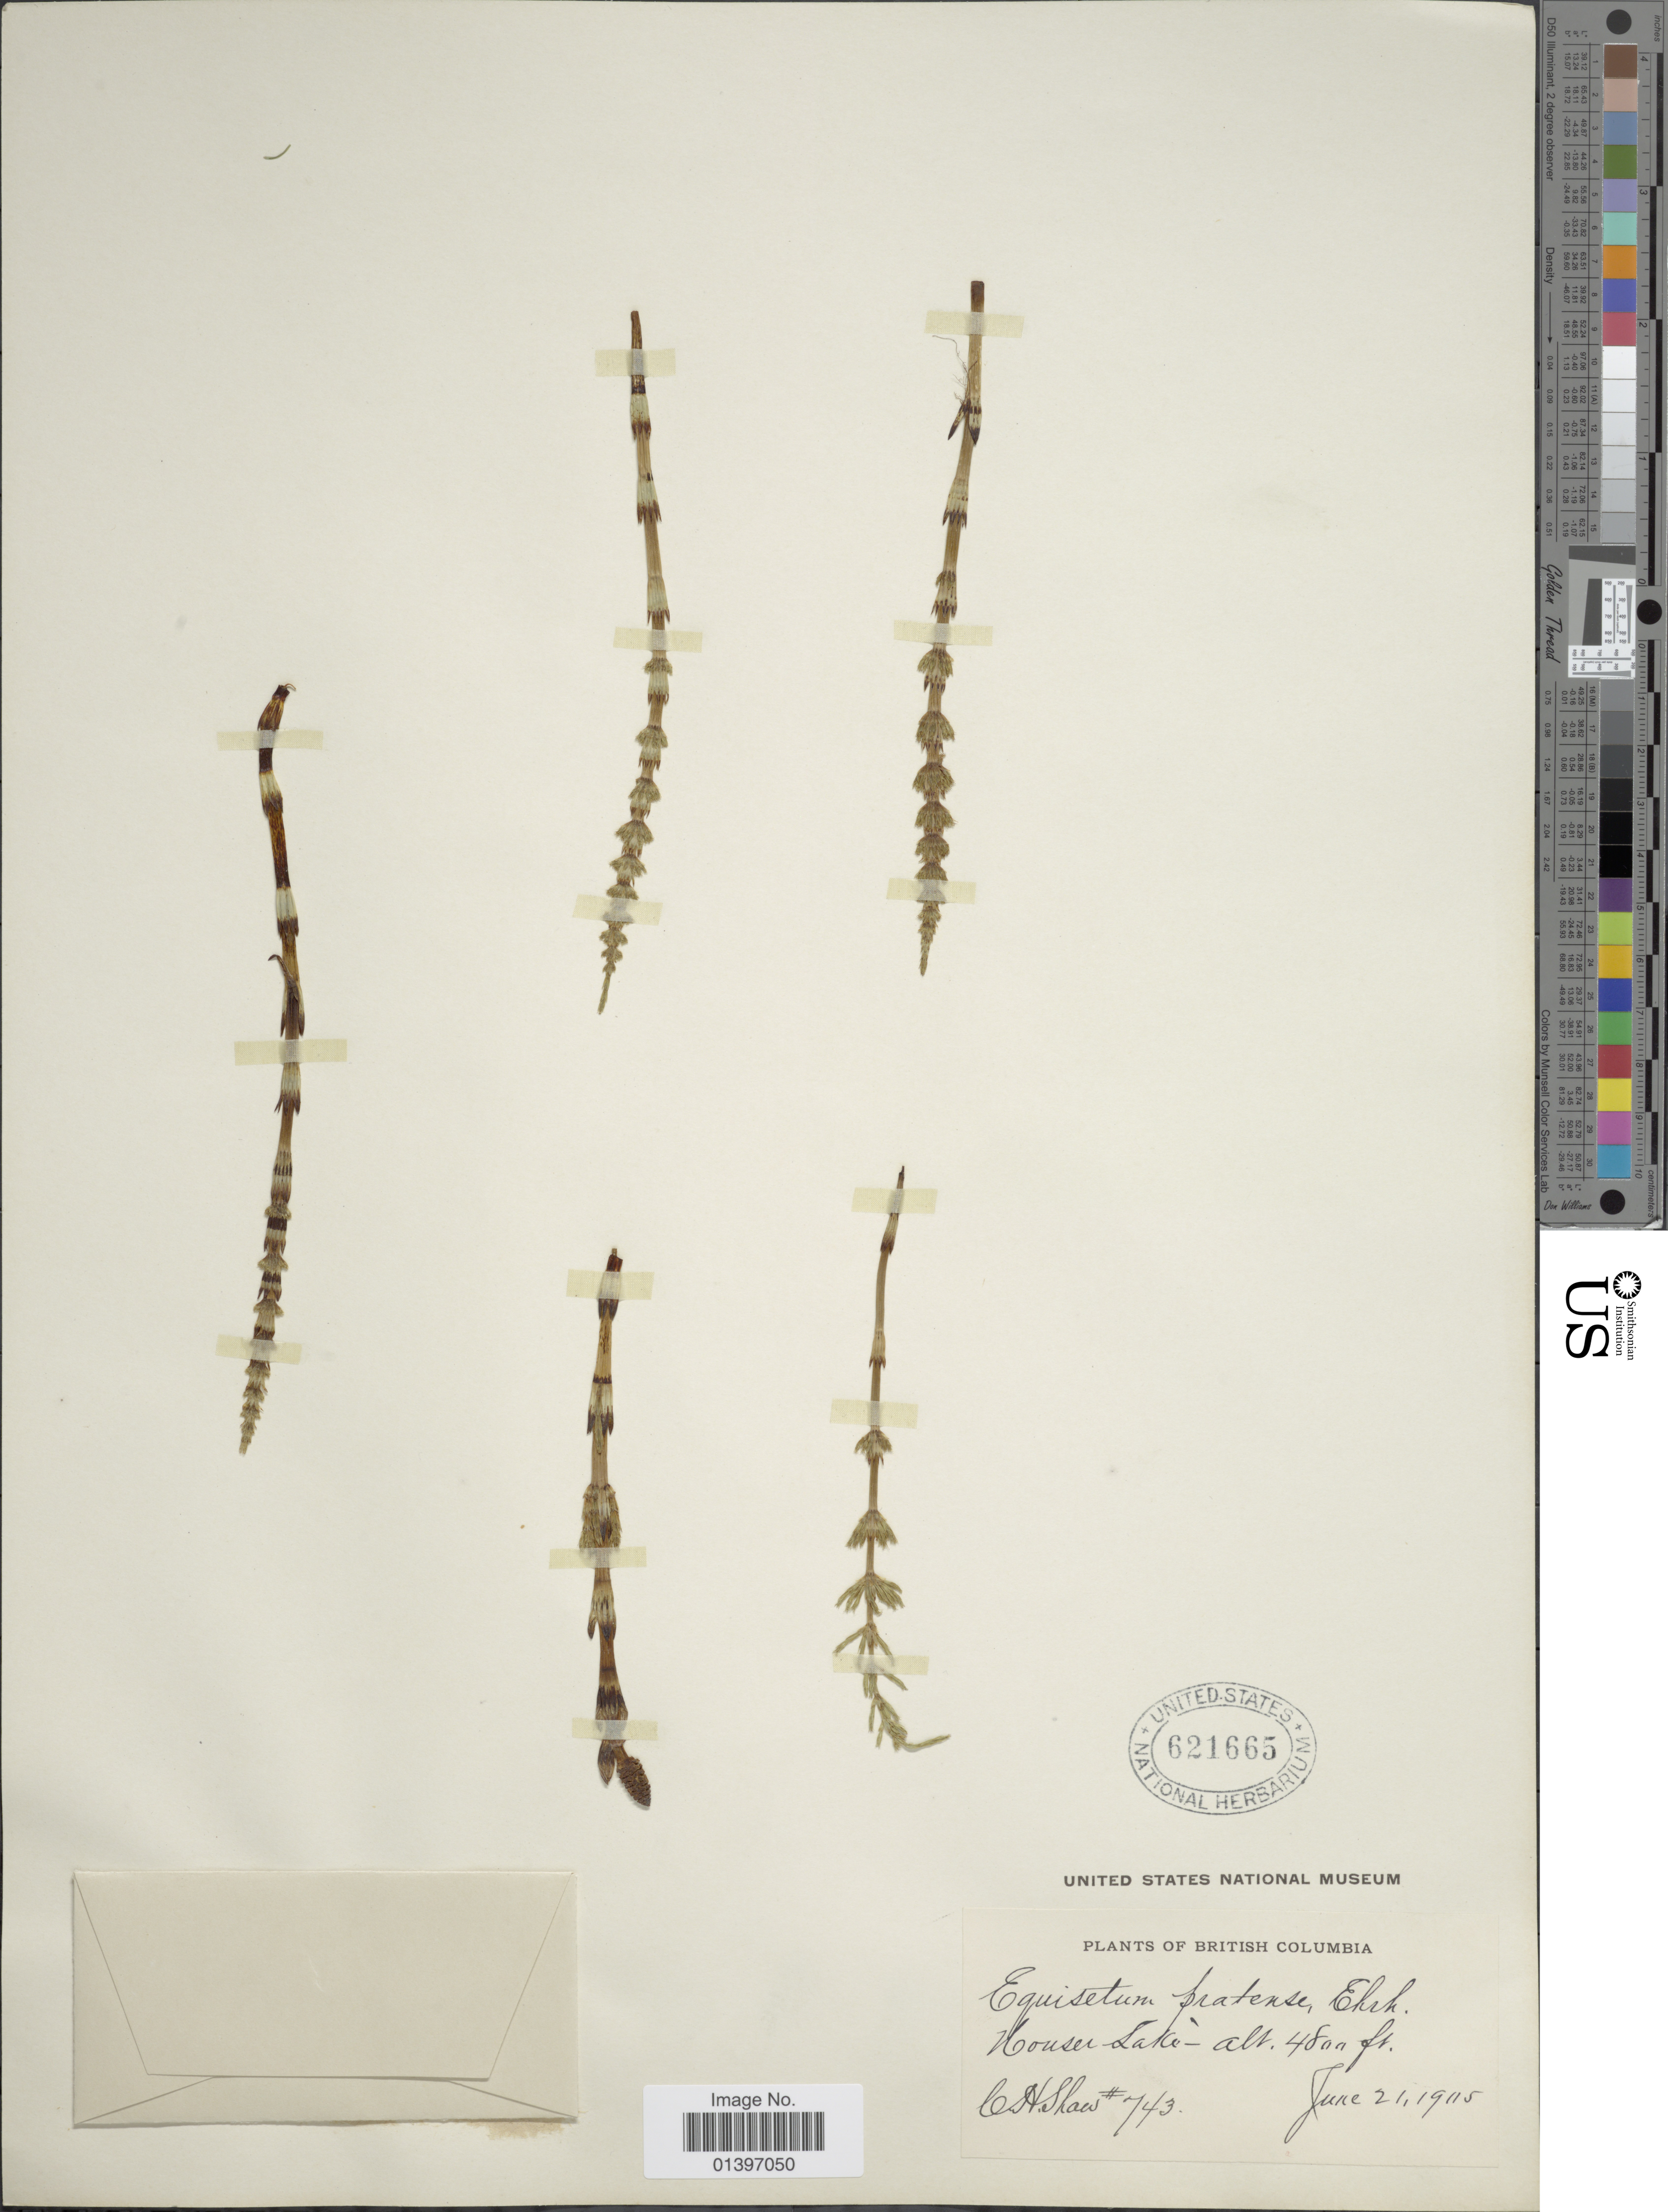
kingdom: Plantae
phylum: Tracheophyta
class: Polypodiopsida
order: Equisetales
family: Equisetaceae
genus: Equisetum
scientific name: Equisetum pratense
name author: Ehrh.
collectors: C. H. Shaw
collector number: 743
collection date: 1905-06-21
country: Canada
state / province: British Columbia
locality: Houser Lake.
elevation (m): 1463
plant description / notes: Precise locality edit: Corrected "Mouser-Lake" to "Houser Lake."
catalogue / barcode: US 621665